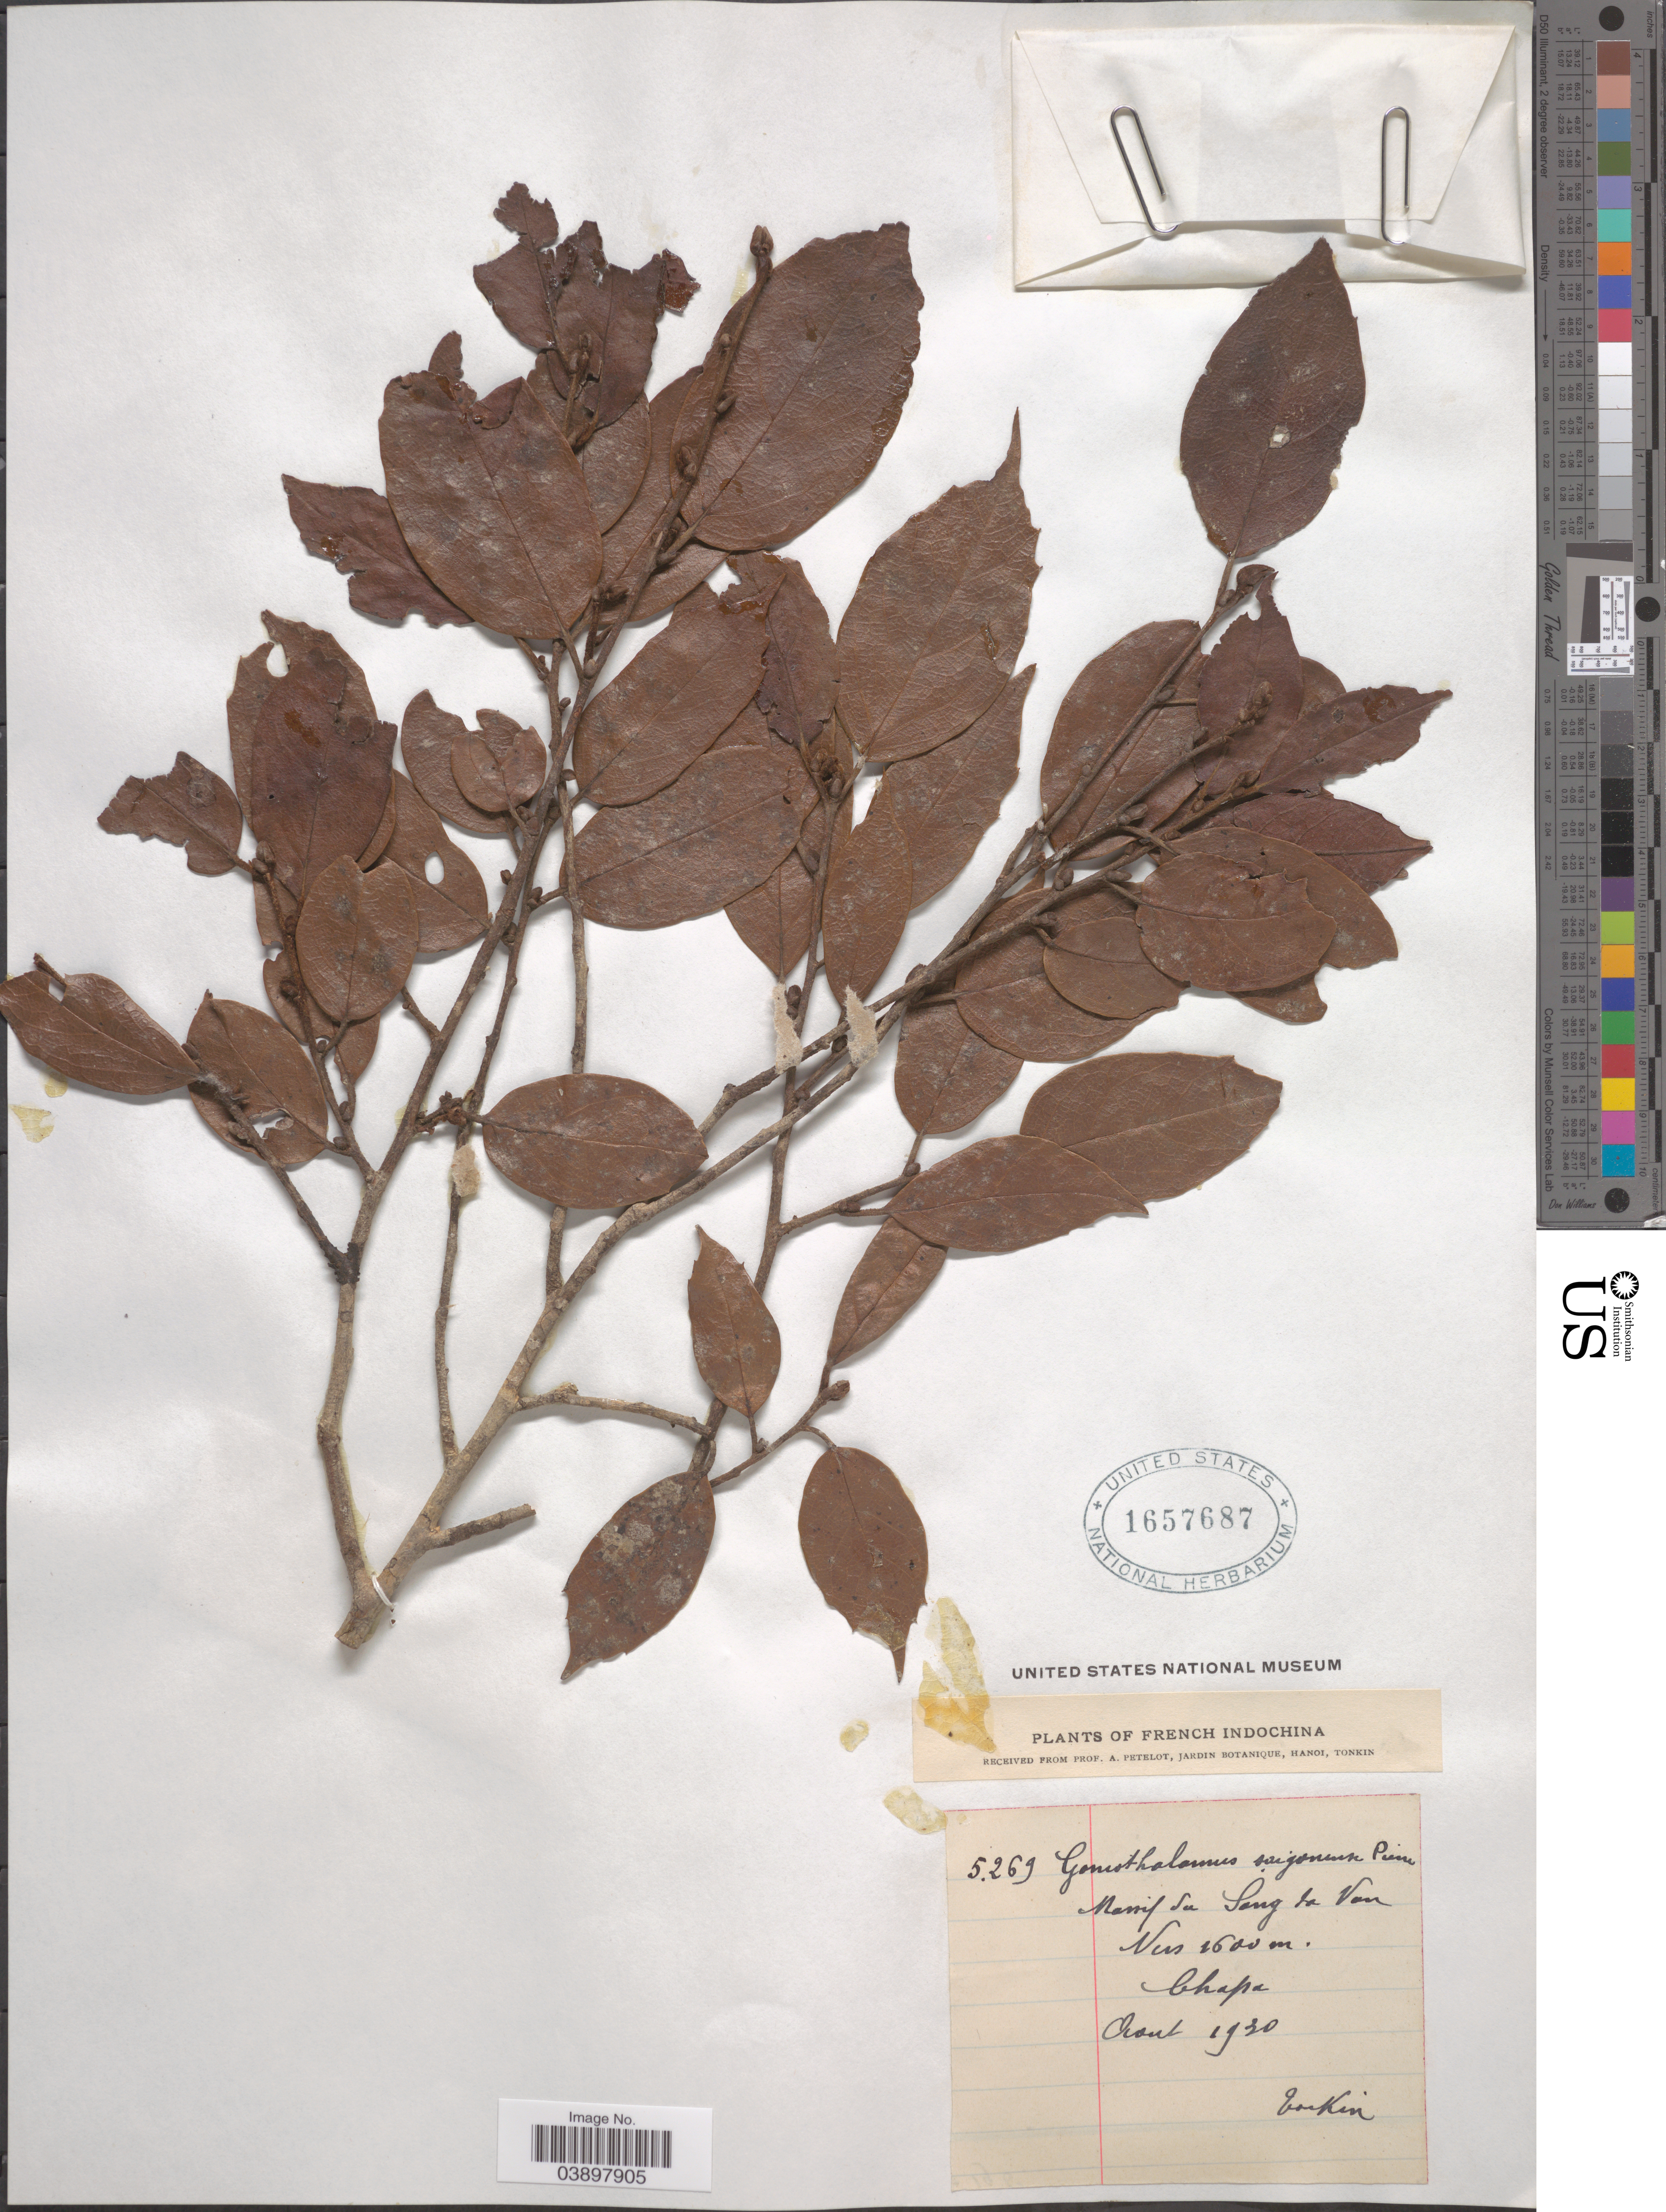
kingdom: Plantae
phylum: Tracheophyta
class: Magnoliopsida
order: Magnoliales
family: Annonaceae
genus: Goniothalamus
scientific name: Goniothalamus saigonensis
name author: Pierre ex Finet & Gagnep.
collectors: P. A. Pételot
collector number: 5269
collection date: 1930-08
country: Vietnam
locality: French Indochina. Nassif du Sang ta Van. Chapa.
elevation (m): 1600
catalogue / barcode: US 1657687